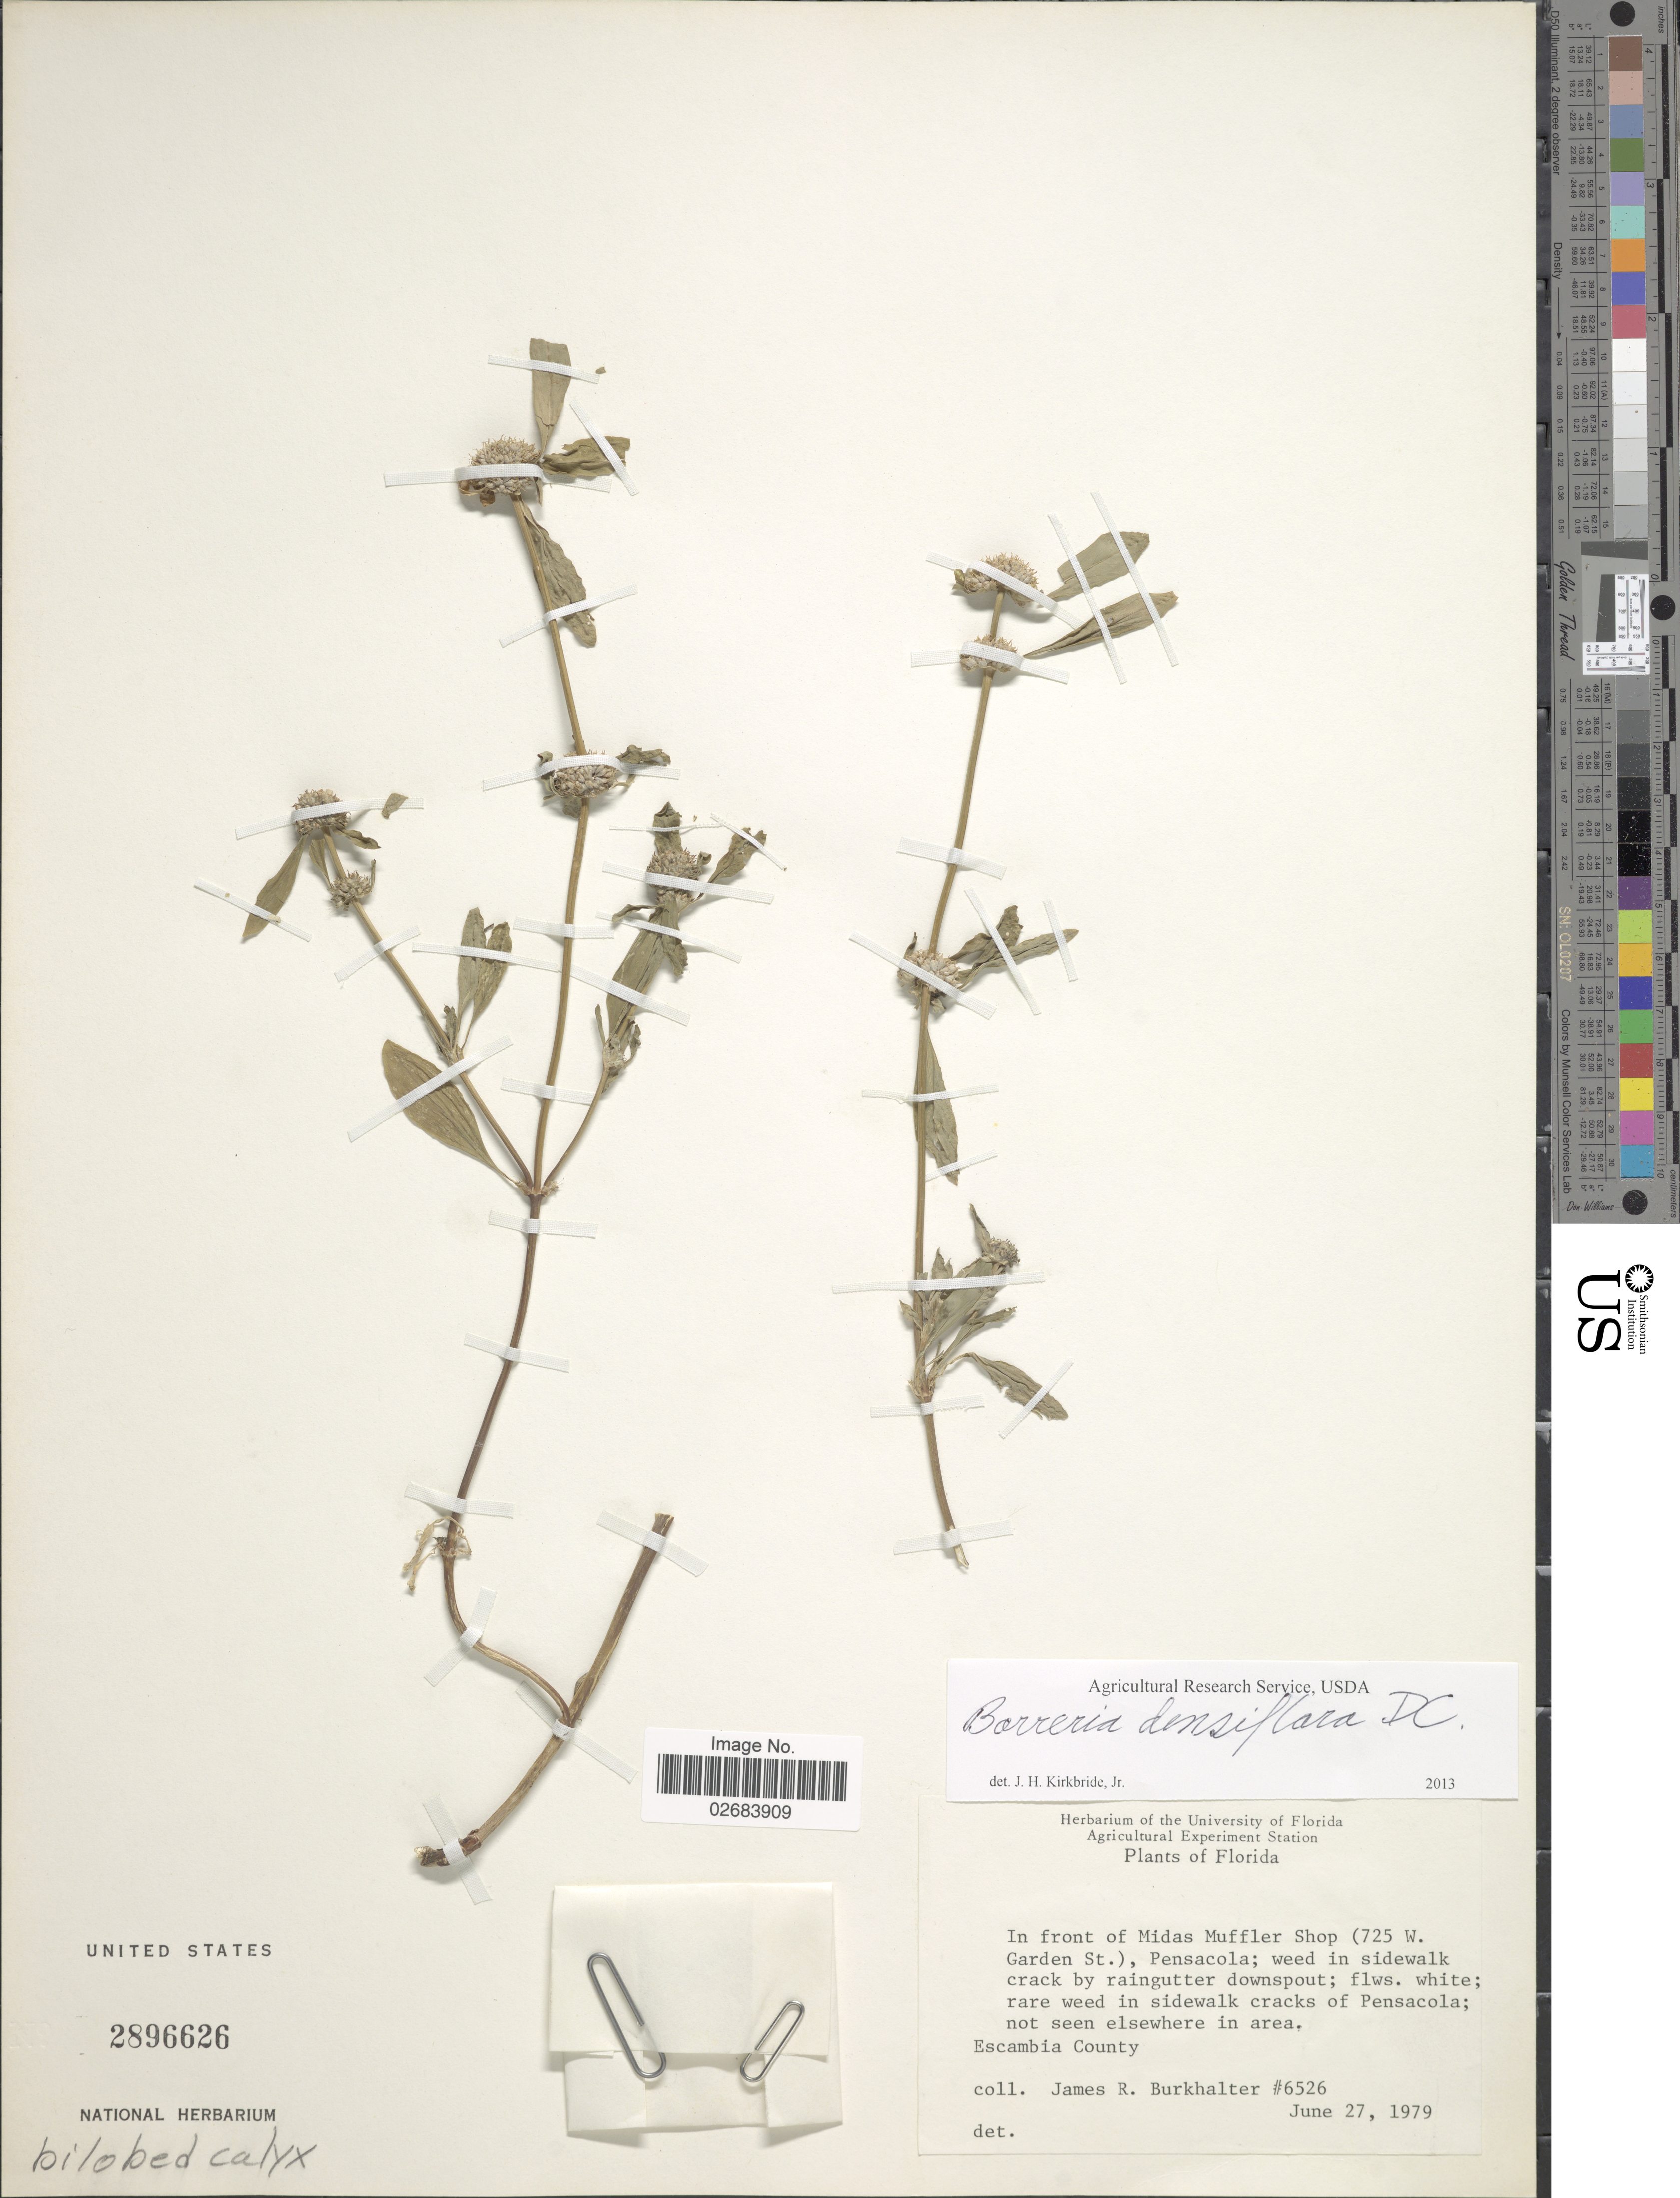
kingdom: Plantae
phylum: Tracheophyta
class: Magnoliopsida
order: Gentianales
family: Rubiaceae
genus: Diodia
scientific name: Diodia dasycephala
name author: Cham. & Schltdl.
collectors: J. Burkhalter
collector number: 6526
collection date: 1979-06-27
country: United States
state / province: Florida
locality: In front of Midas Muffler Shop (725 W. Garden St.), Pensacola; weed in sidewalk crack by raingutter downspout, Escambia County.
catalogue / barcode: US 2896626